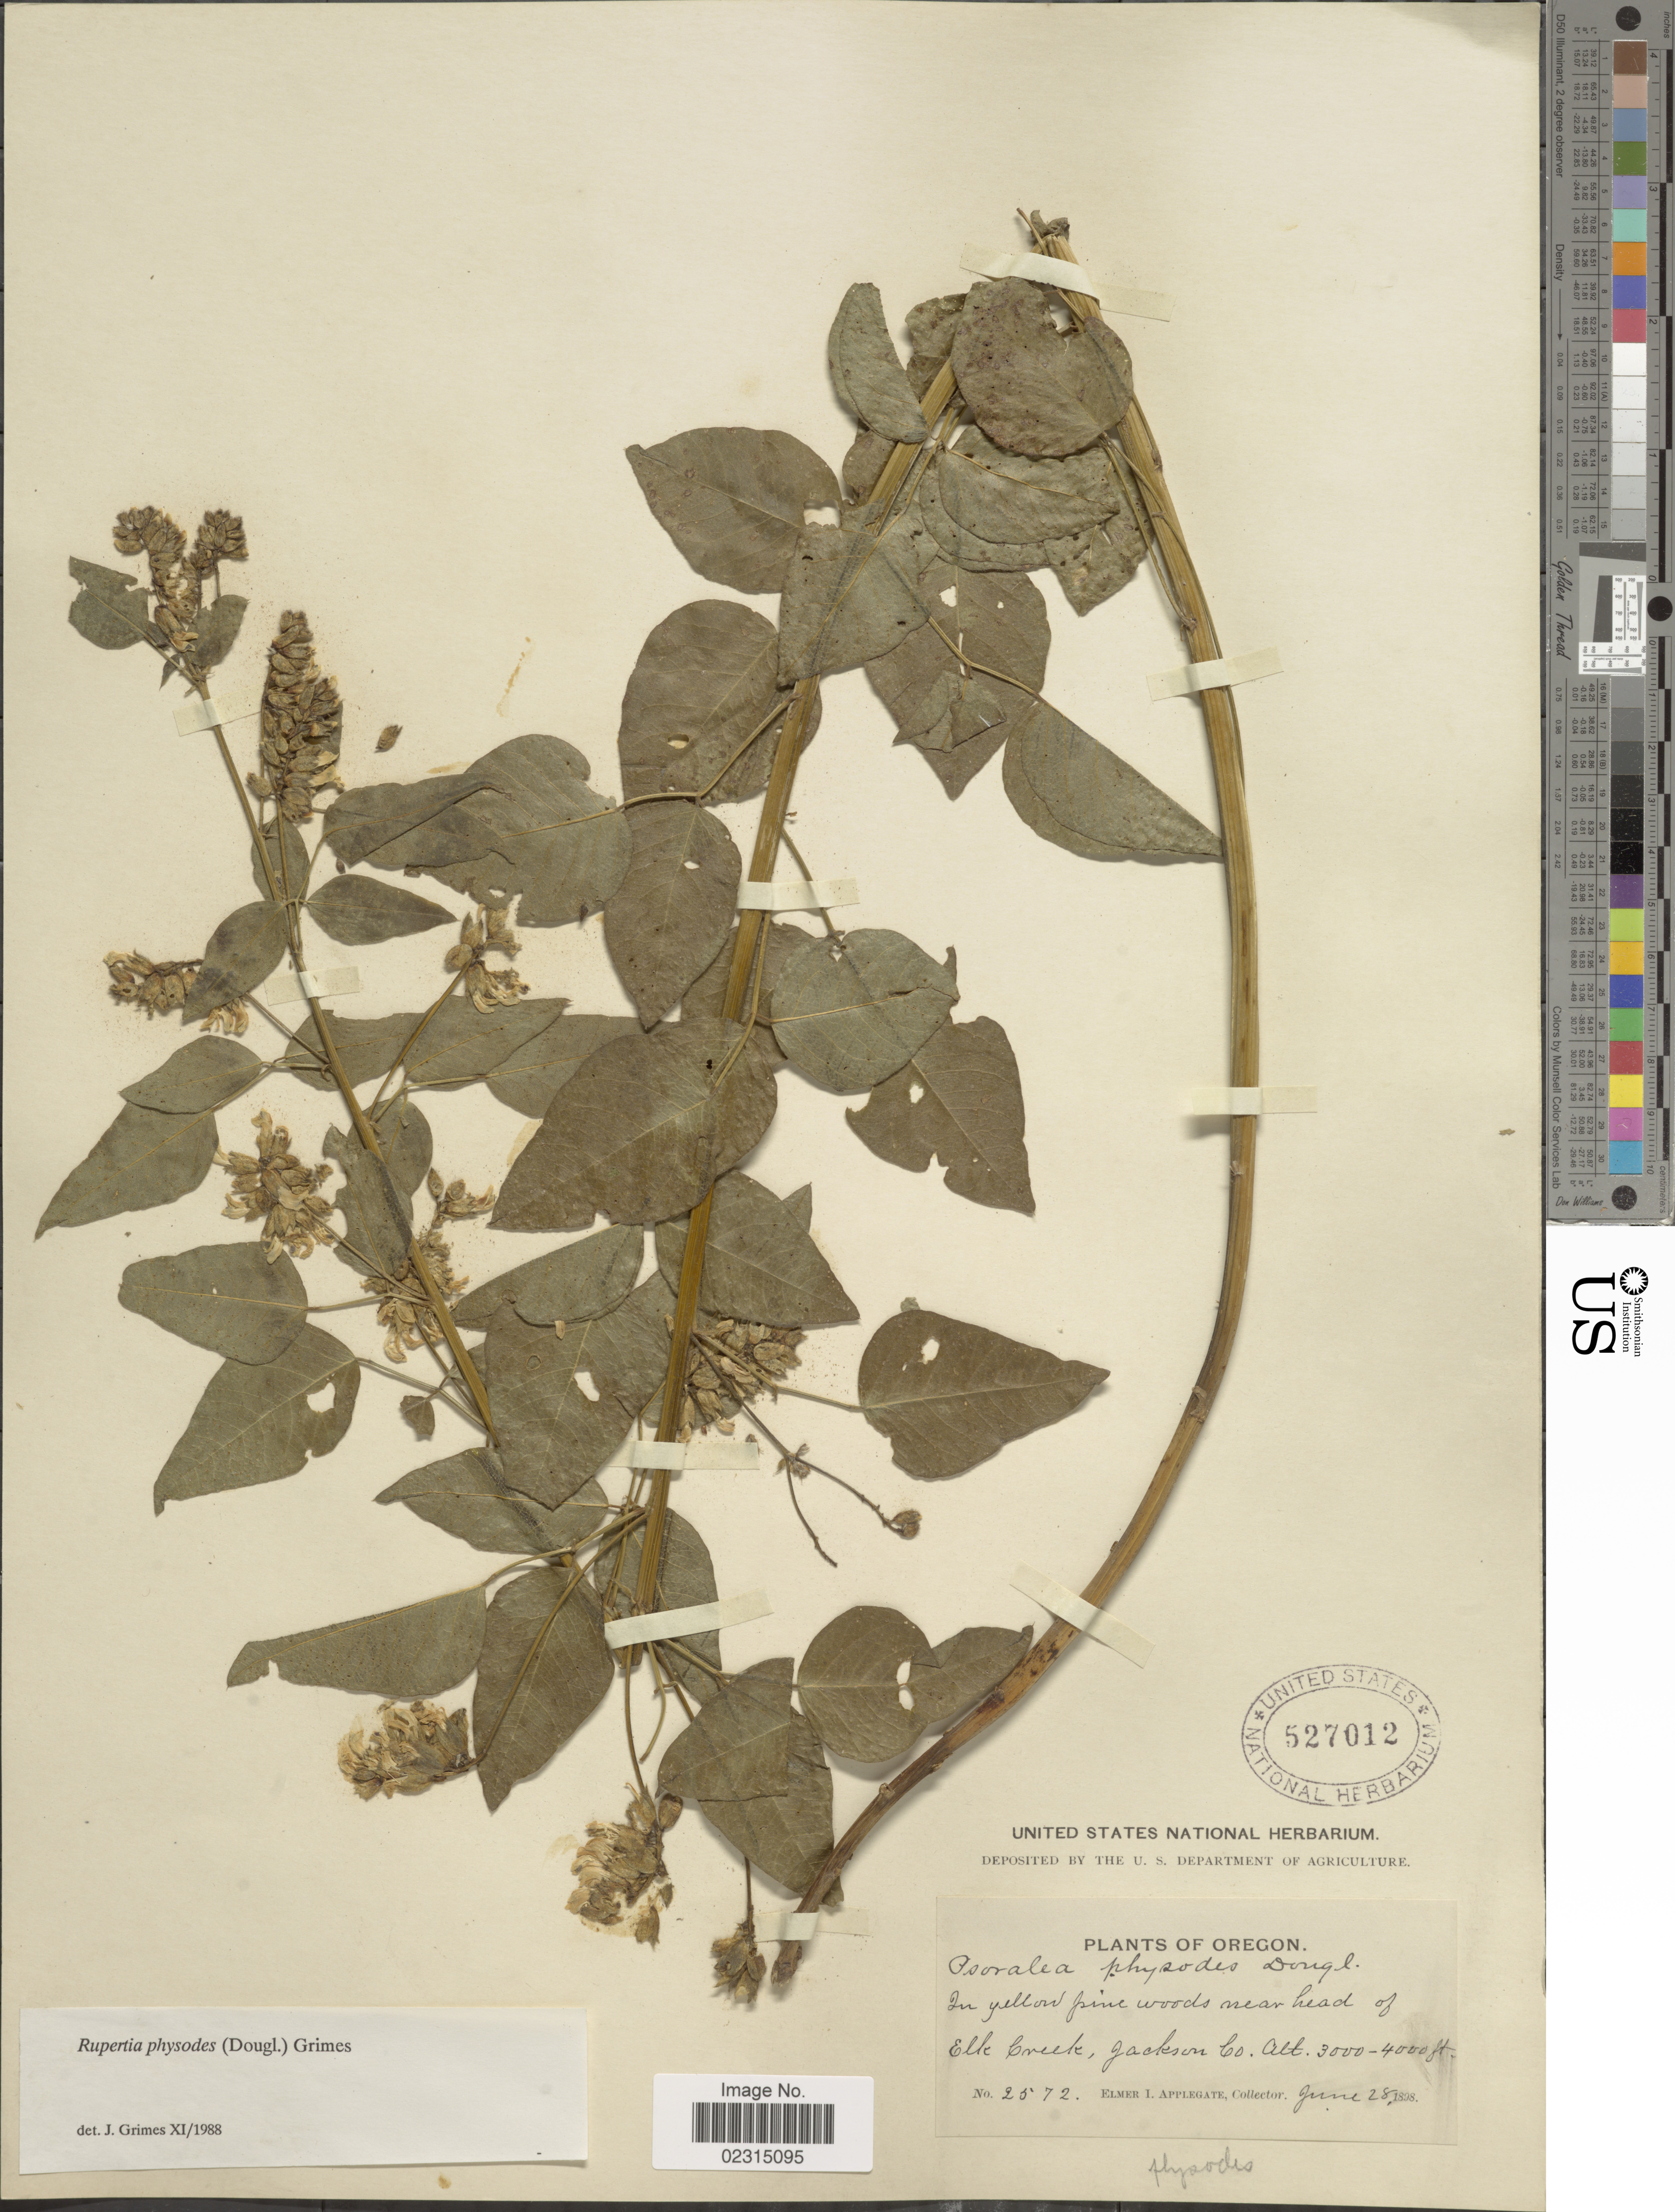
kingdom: Plantae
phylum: Tracheophyta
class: Magnoliopsida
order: Fabales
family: Fabaceae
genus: Rupertia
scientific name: Rupertia physodes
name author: (Douglas) J.W. Grimes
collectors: E. I. Applegate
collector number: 2572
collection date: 1898-06-28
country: United States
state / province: Oregon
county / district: Jackson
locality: In yellow pine woods near head of Elk County, Jackson Co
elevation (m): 914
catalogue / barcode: US 527012